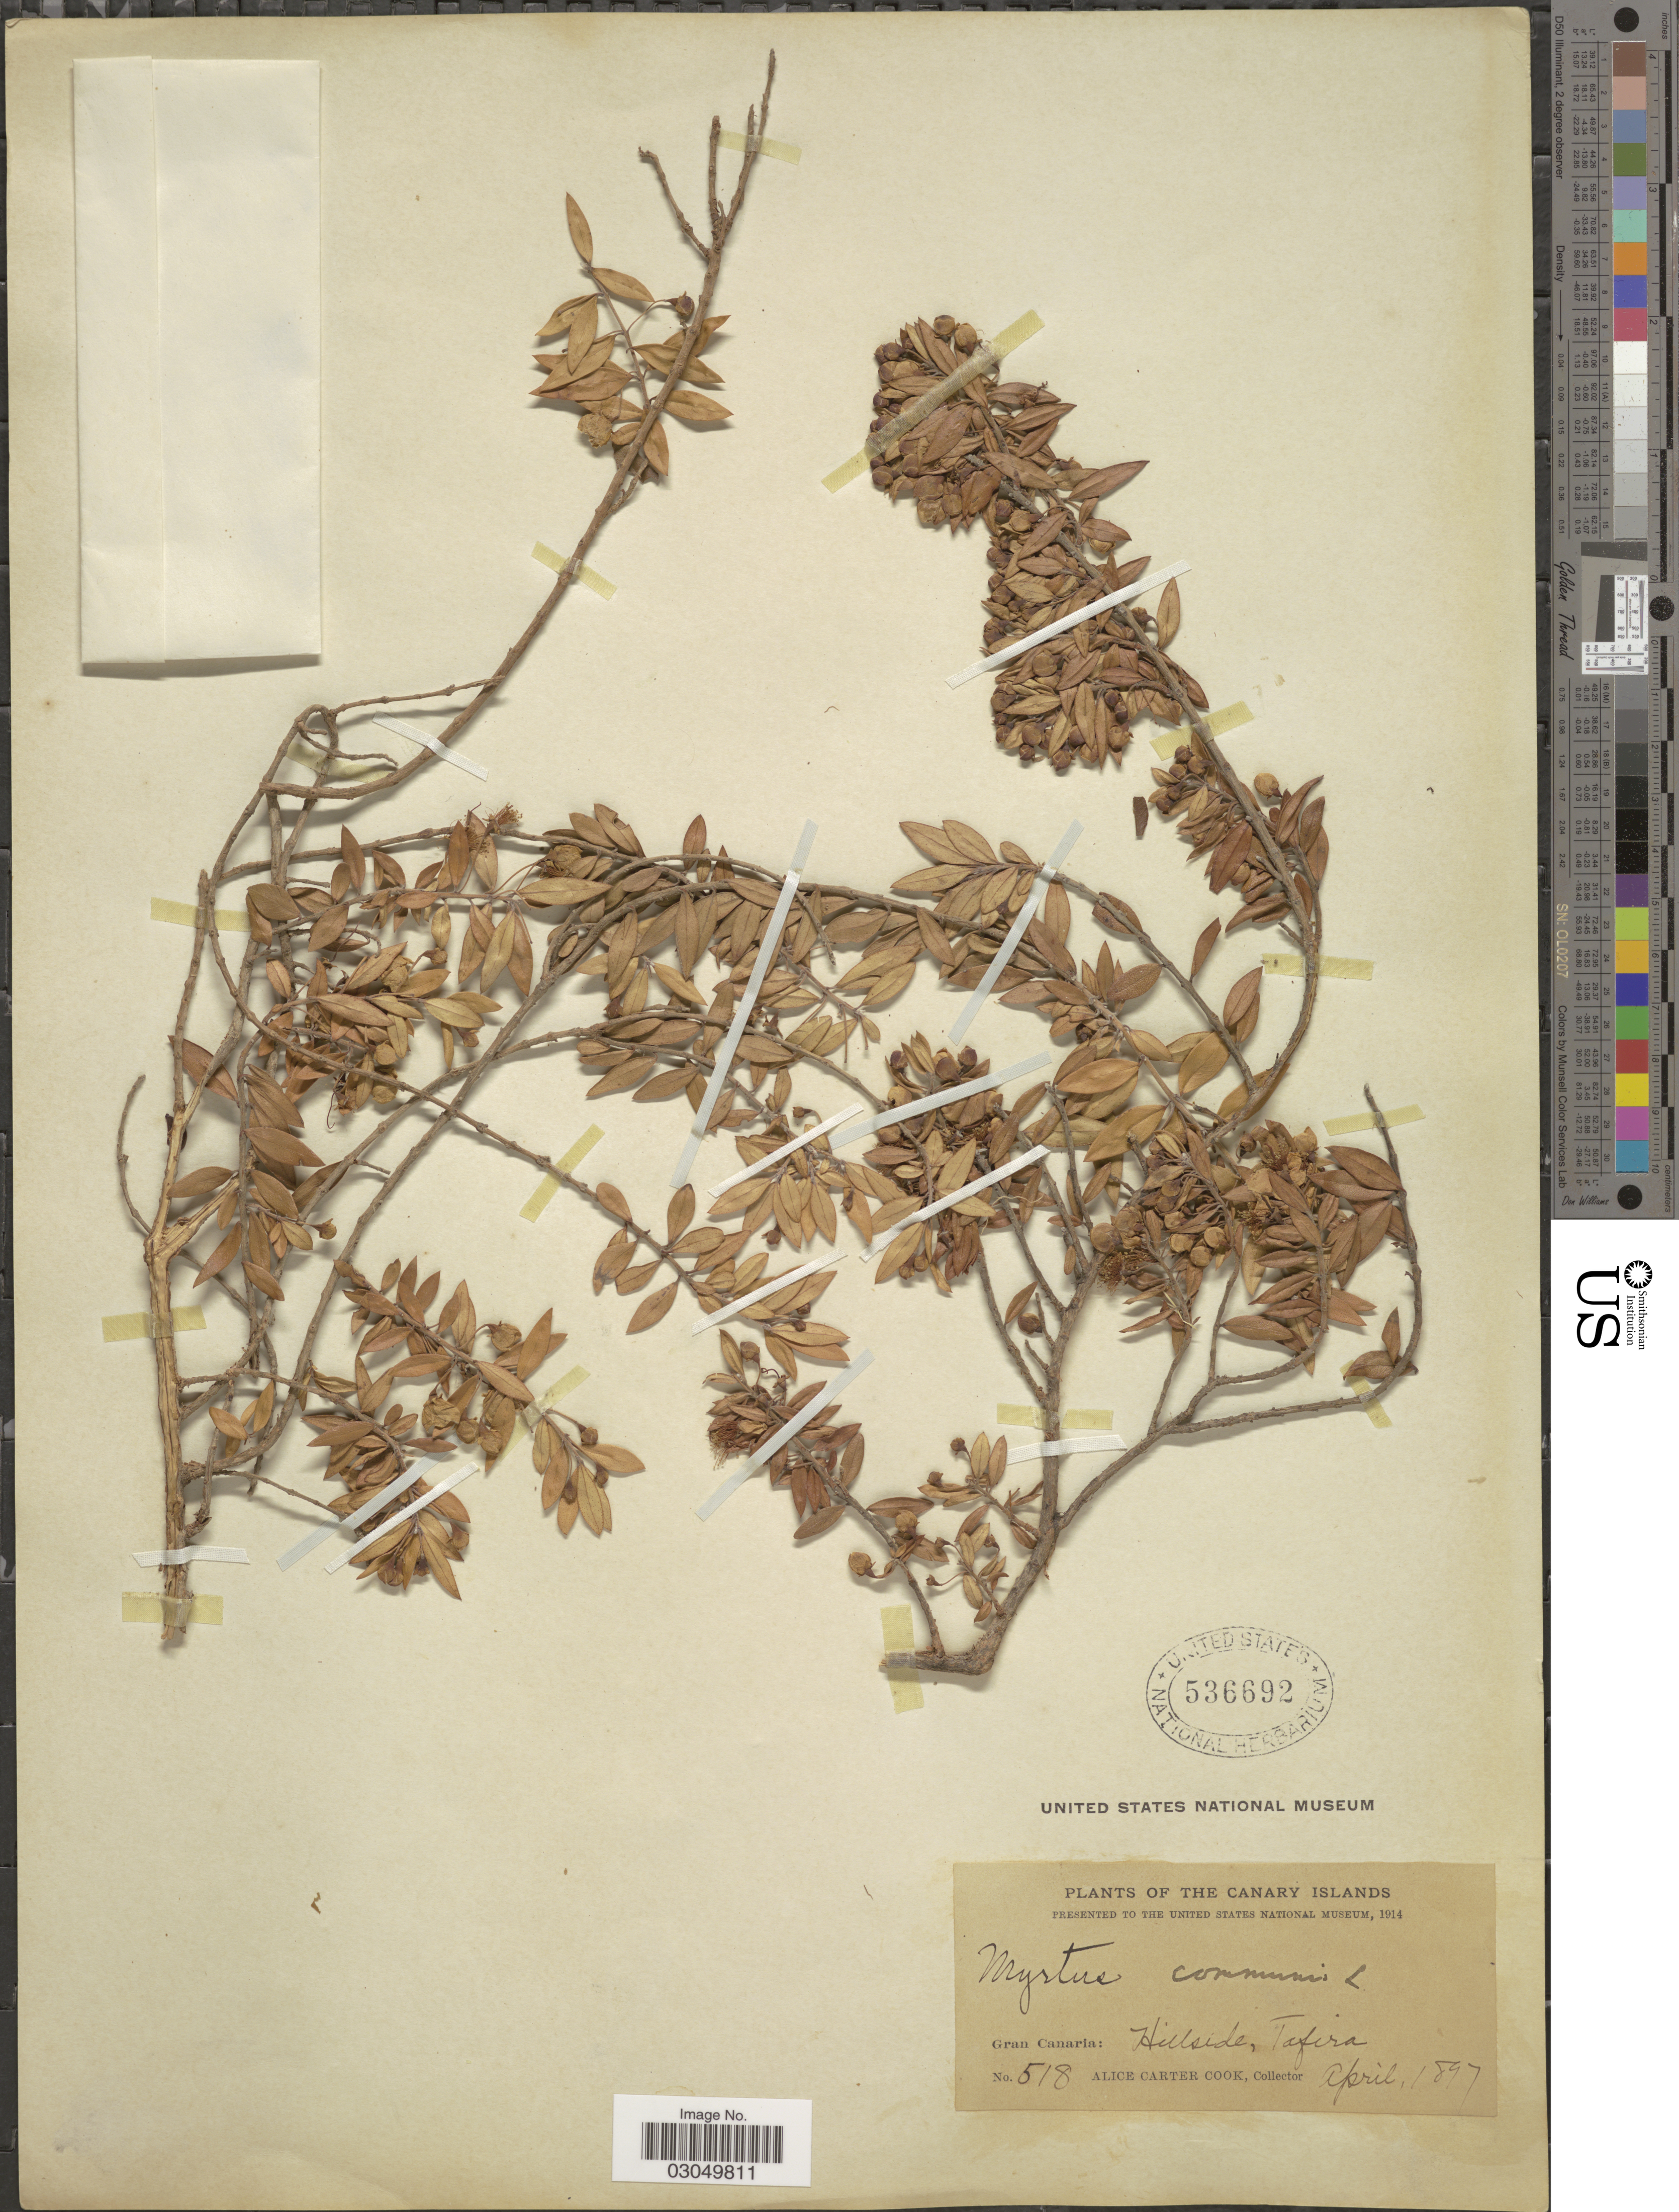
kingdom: Plantae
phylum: Tracheophyta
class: Magnoliopsida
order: Myrtales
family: Myrtaceae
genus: Myrtus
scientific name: Myrtus communis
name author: L.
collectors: Alice C. Cook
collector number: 518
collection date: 1897-04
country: Spain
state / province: Canarias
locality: The Canary Islands. Gran Canaria: Hillside, Tafira.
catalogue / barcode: US 536692